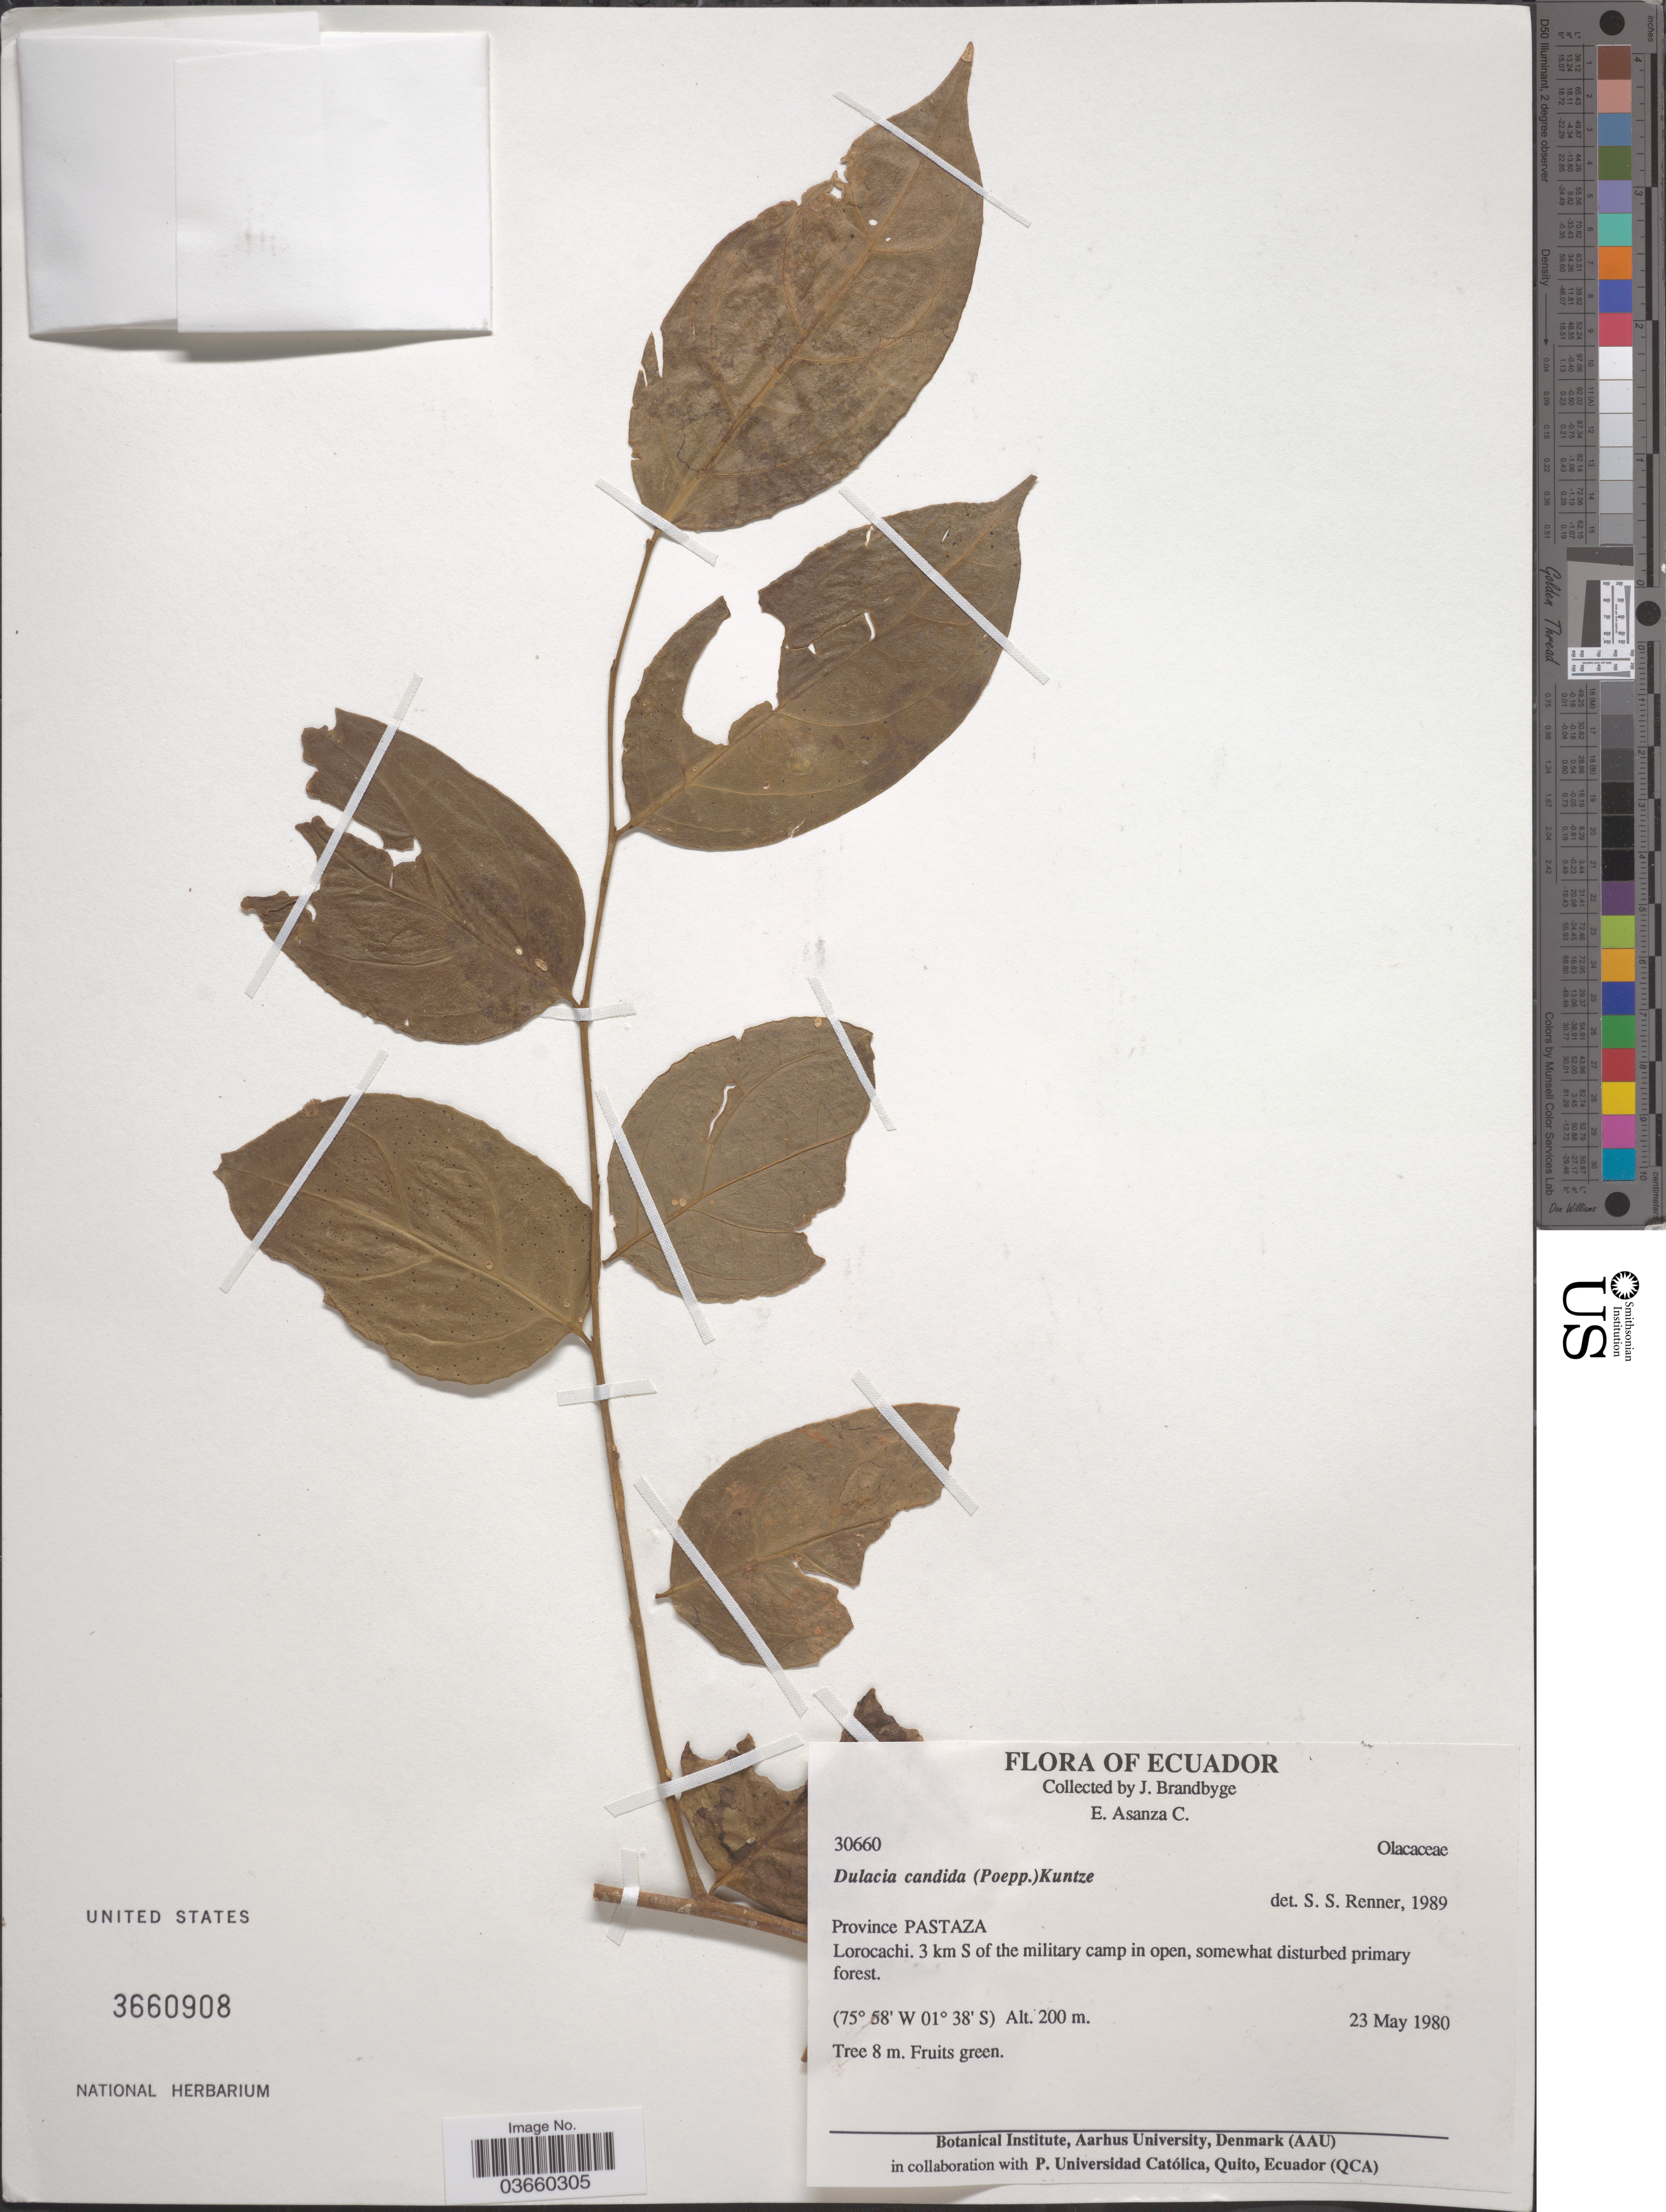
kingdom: Plantae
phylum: Tracheophyta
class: Magnoliopsida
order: Santalales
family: Olacaceae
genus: Dulacia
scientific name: Dulacia candida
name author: (Poepp.) Kuntze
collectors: J. Brandbyge & E. Asanza C.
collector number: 30660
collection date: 1980-05-23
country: Ecuador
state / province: Pastaza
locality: Lorocachi. 3 km S of the military camp in open, somewhat disturbed primary forest.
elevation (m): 200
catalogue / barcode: US 3660908